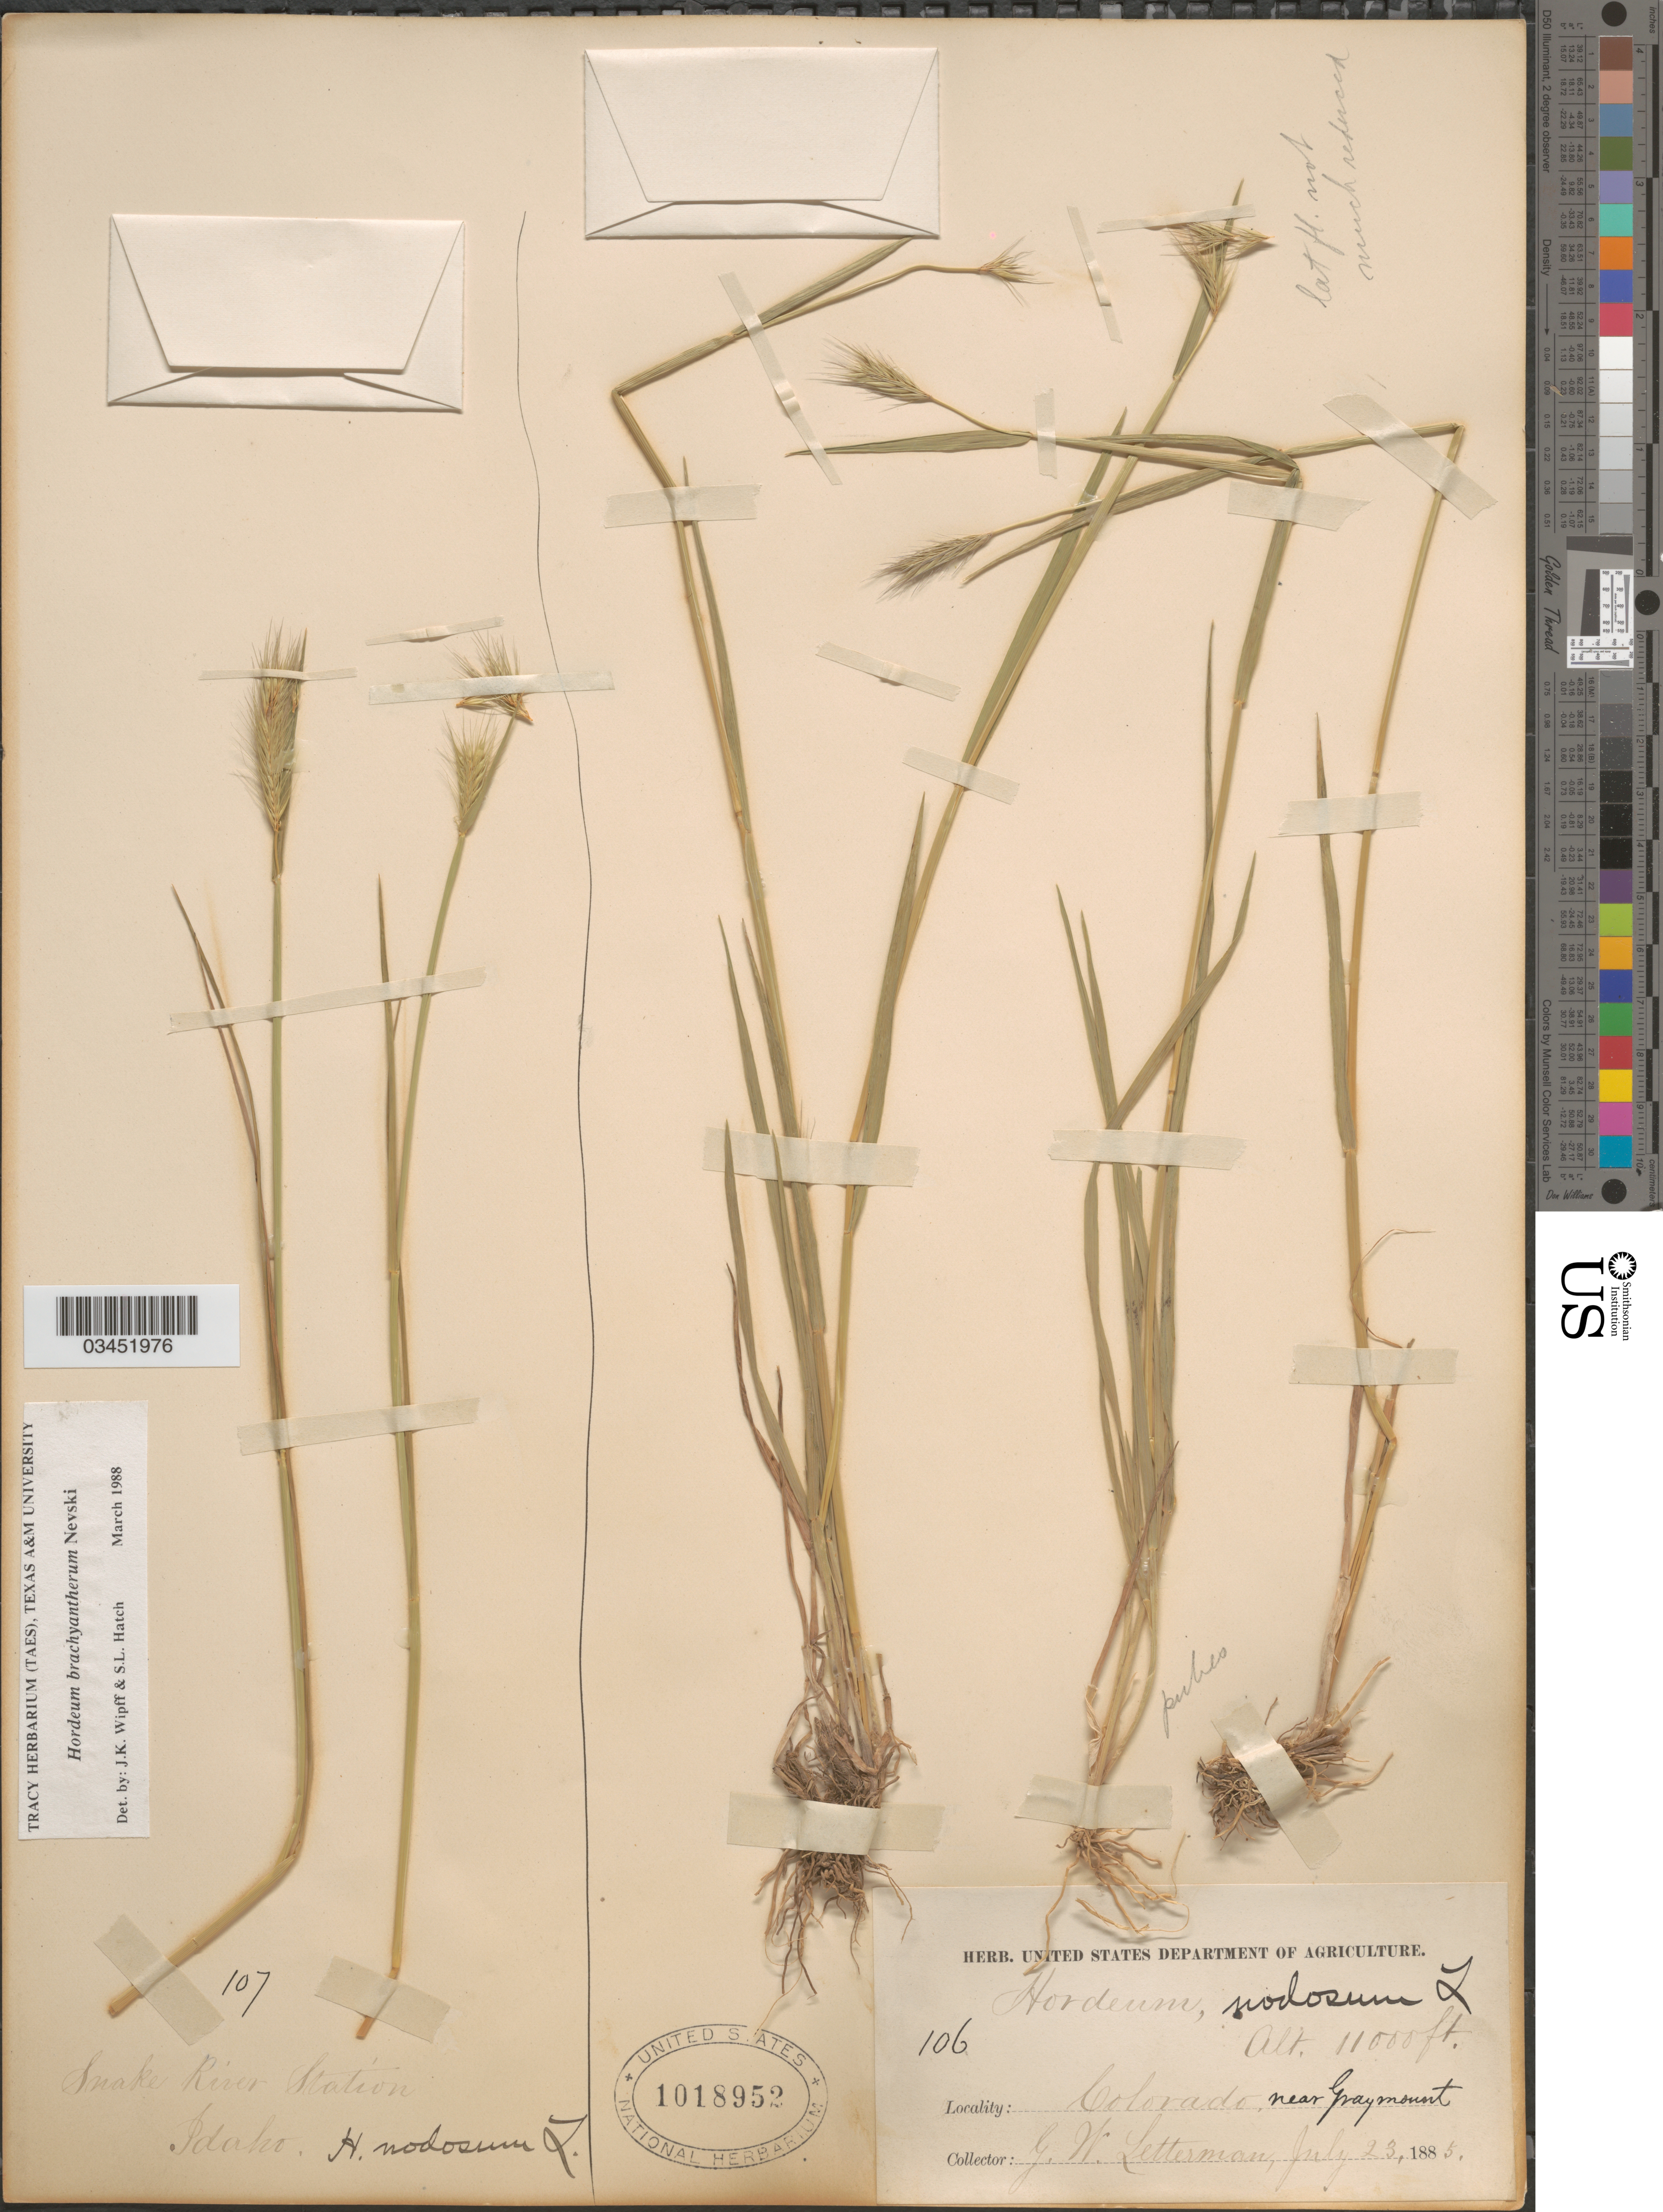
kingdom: Plantae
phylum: Tracheophyta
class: Liliopsida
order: Poales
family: Poaceae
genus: Hordeum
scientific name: Hordeum brachyantherum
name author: Nevski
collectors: G. W. Letterman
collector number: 106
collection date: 1885-07-23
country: United States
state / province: Colorado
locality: Near Gray mount.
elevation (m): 3353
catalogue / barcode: US 1018952